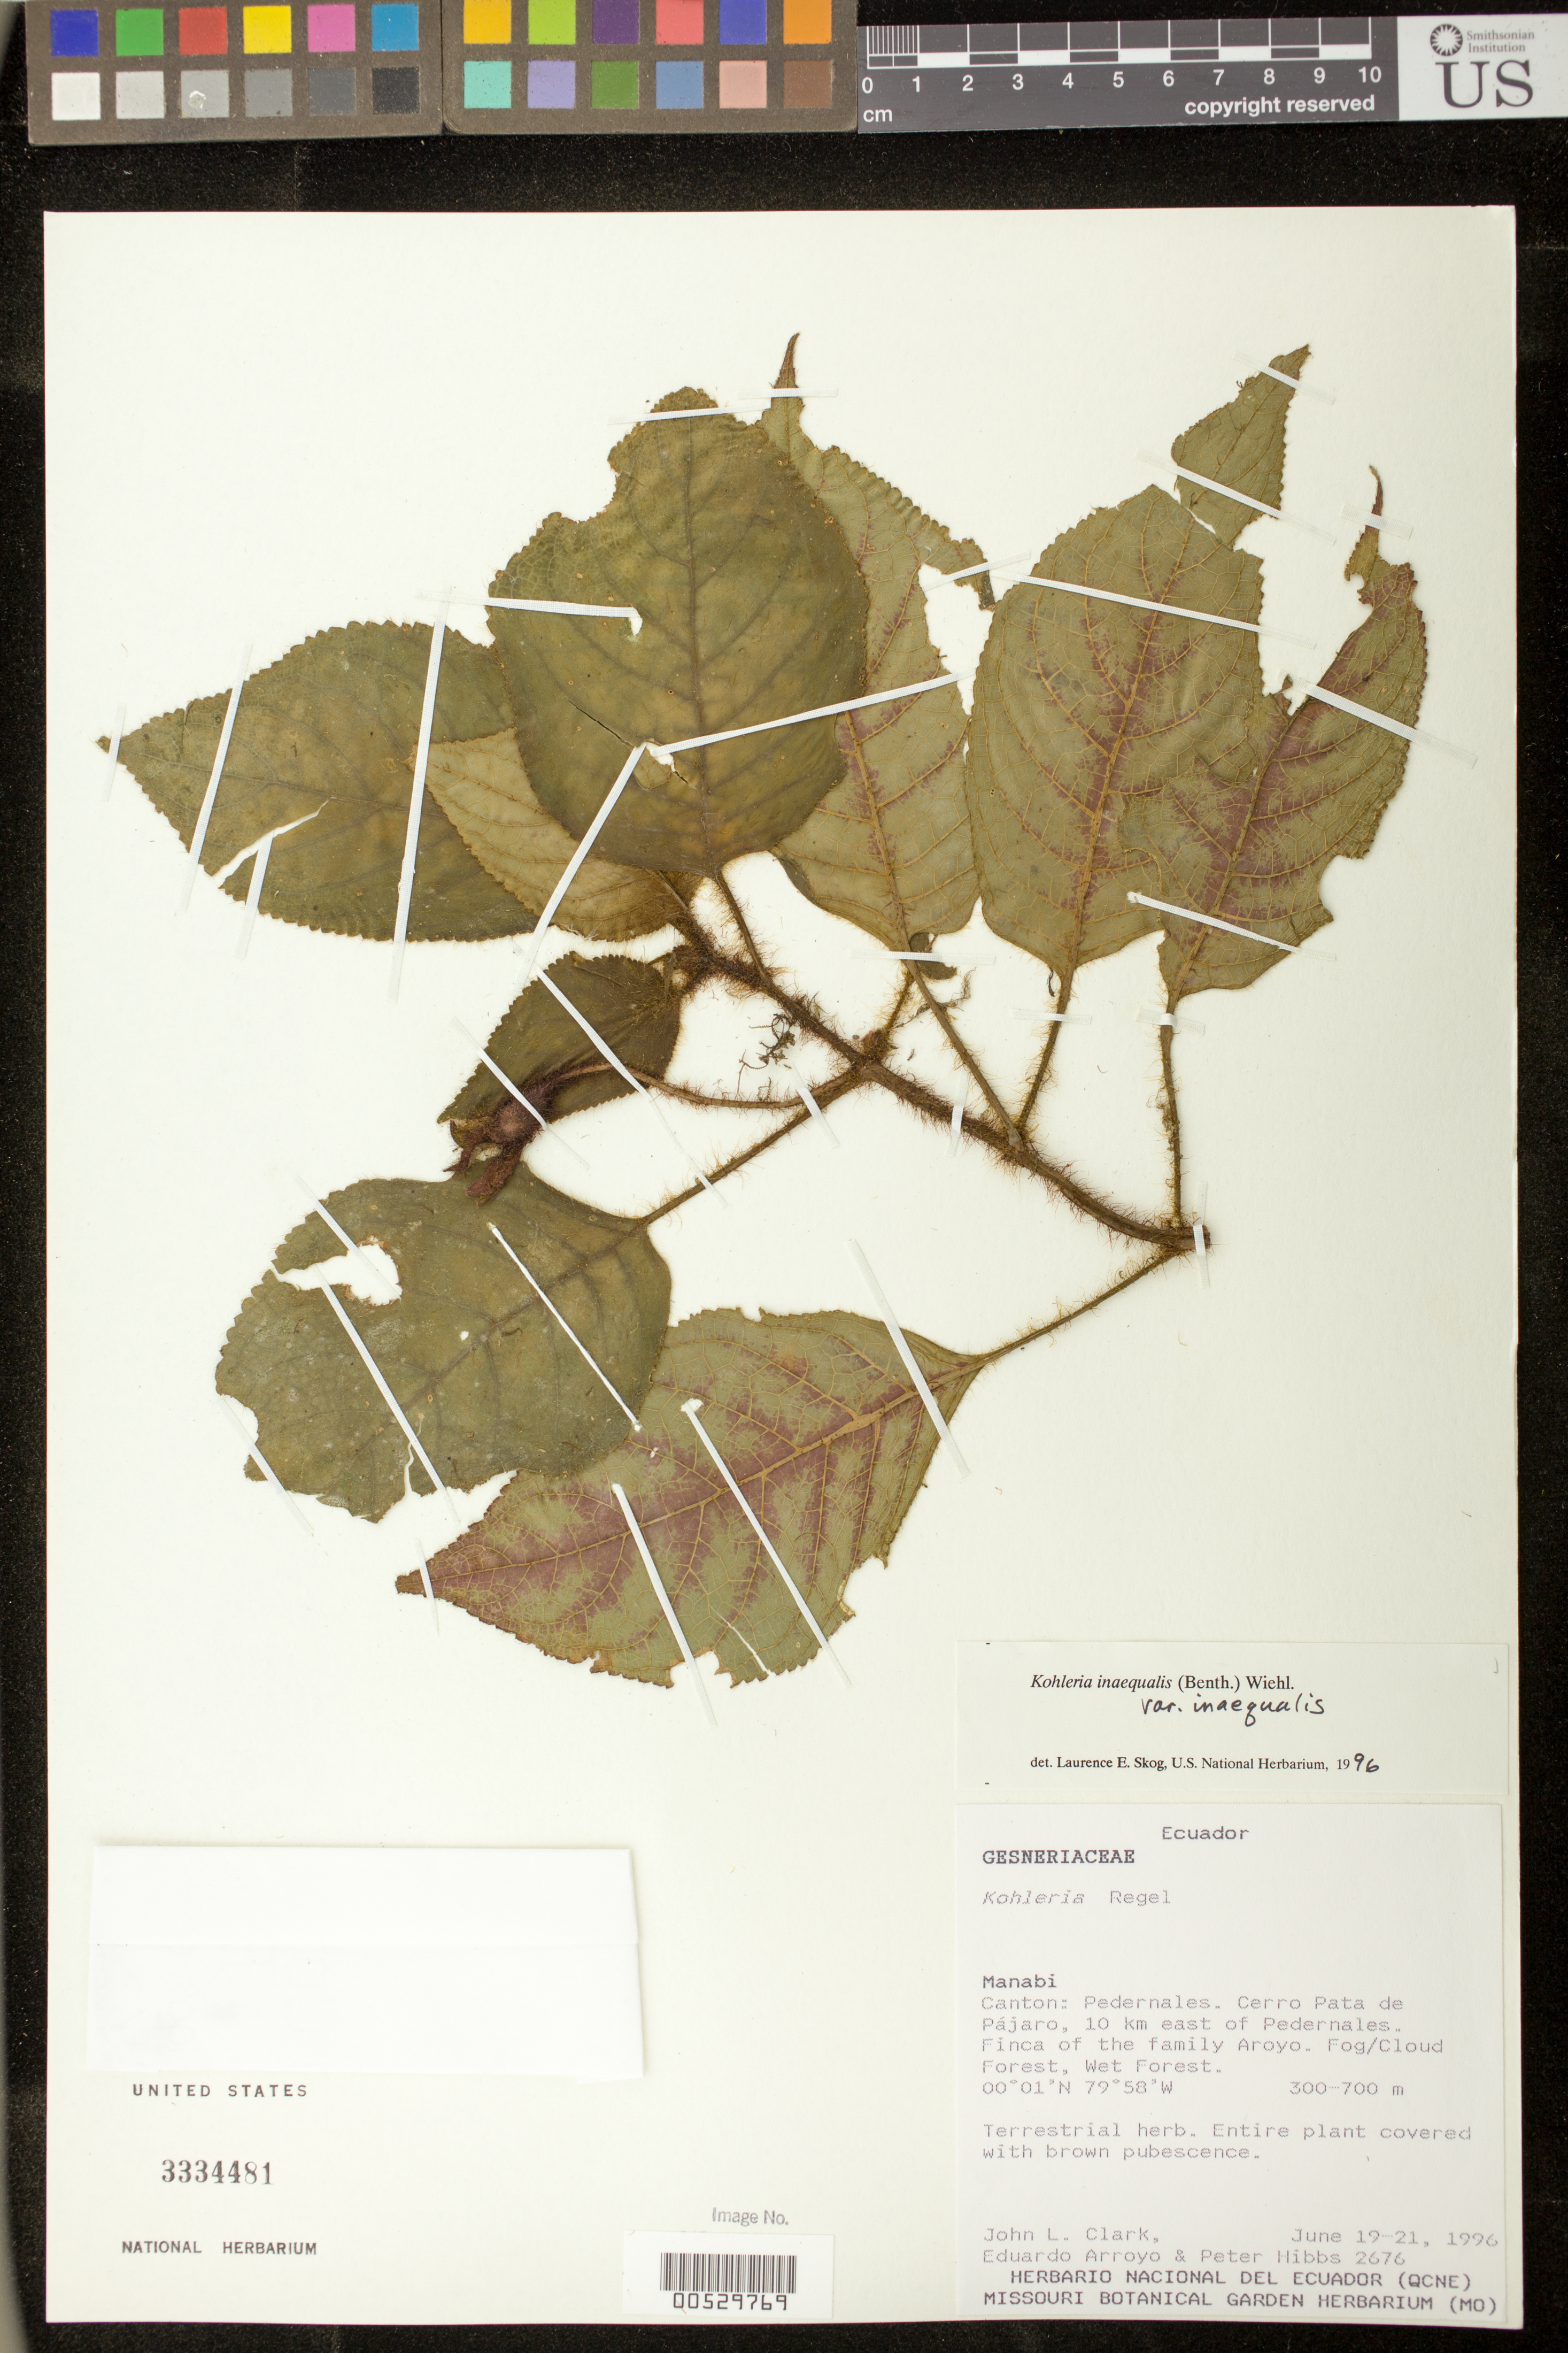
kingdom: Plantae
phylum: Tracheophyta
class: Magnoliopsida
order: Lamiales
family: Gesneriaceae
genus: Kohleria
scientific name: Kohleria inaequalis var. inaequalis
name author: (Benth.) Wiehler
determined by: Skog, Laurence E.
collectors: J. L. Clark, E. Arroyo & P. Hibbs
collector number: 2676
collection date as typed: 19-21 Jun 1996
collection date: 1996-06-19/1996-06-21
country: Ecuador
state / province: Manabí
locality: Canton Pedernales, Cerro Pata de Pájaro, 10 km E of Pedernales, Finca of the family Aroyo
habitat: Fog/cloud forest, wet forest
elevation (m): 300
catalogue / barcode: US 3334481